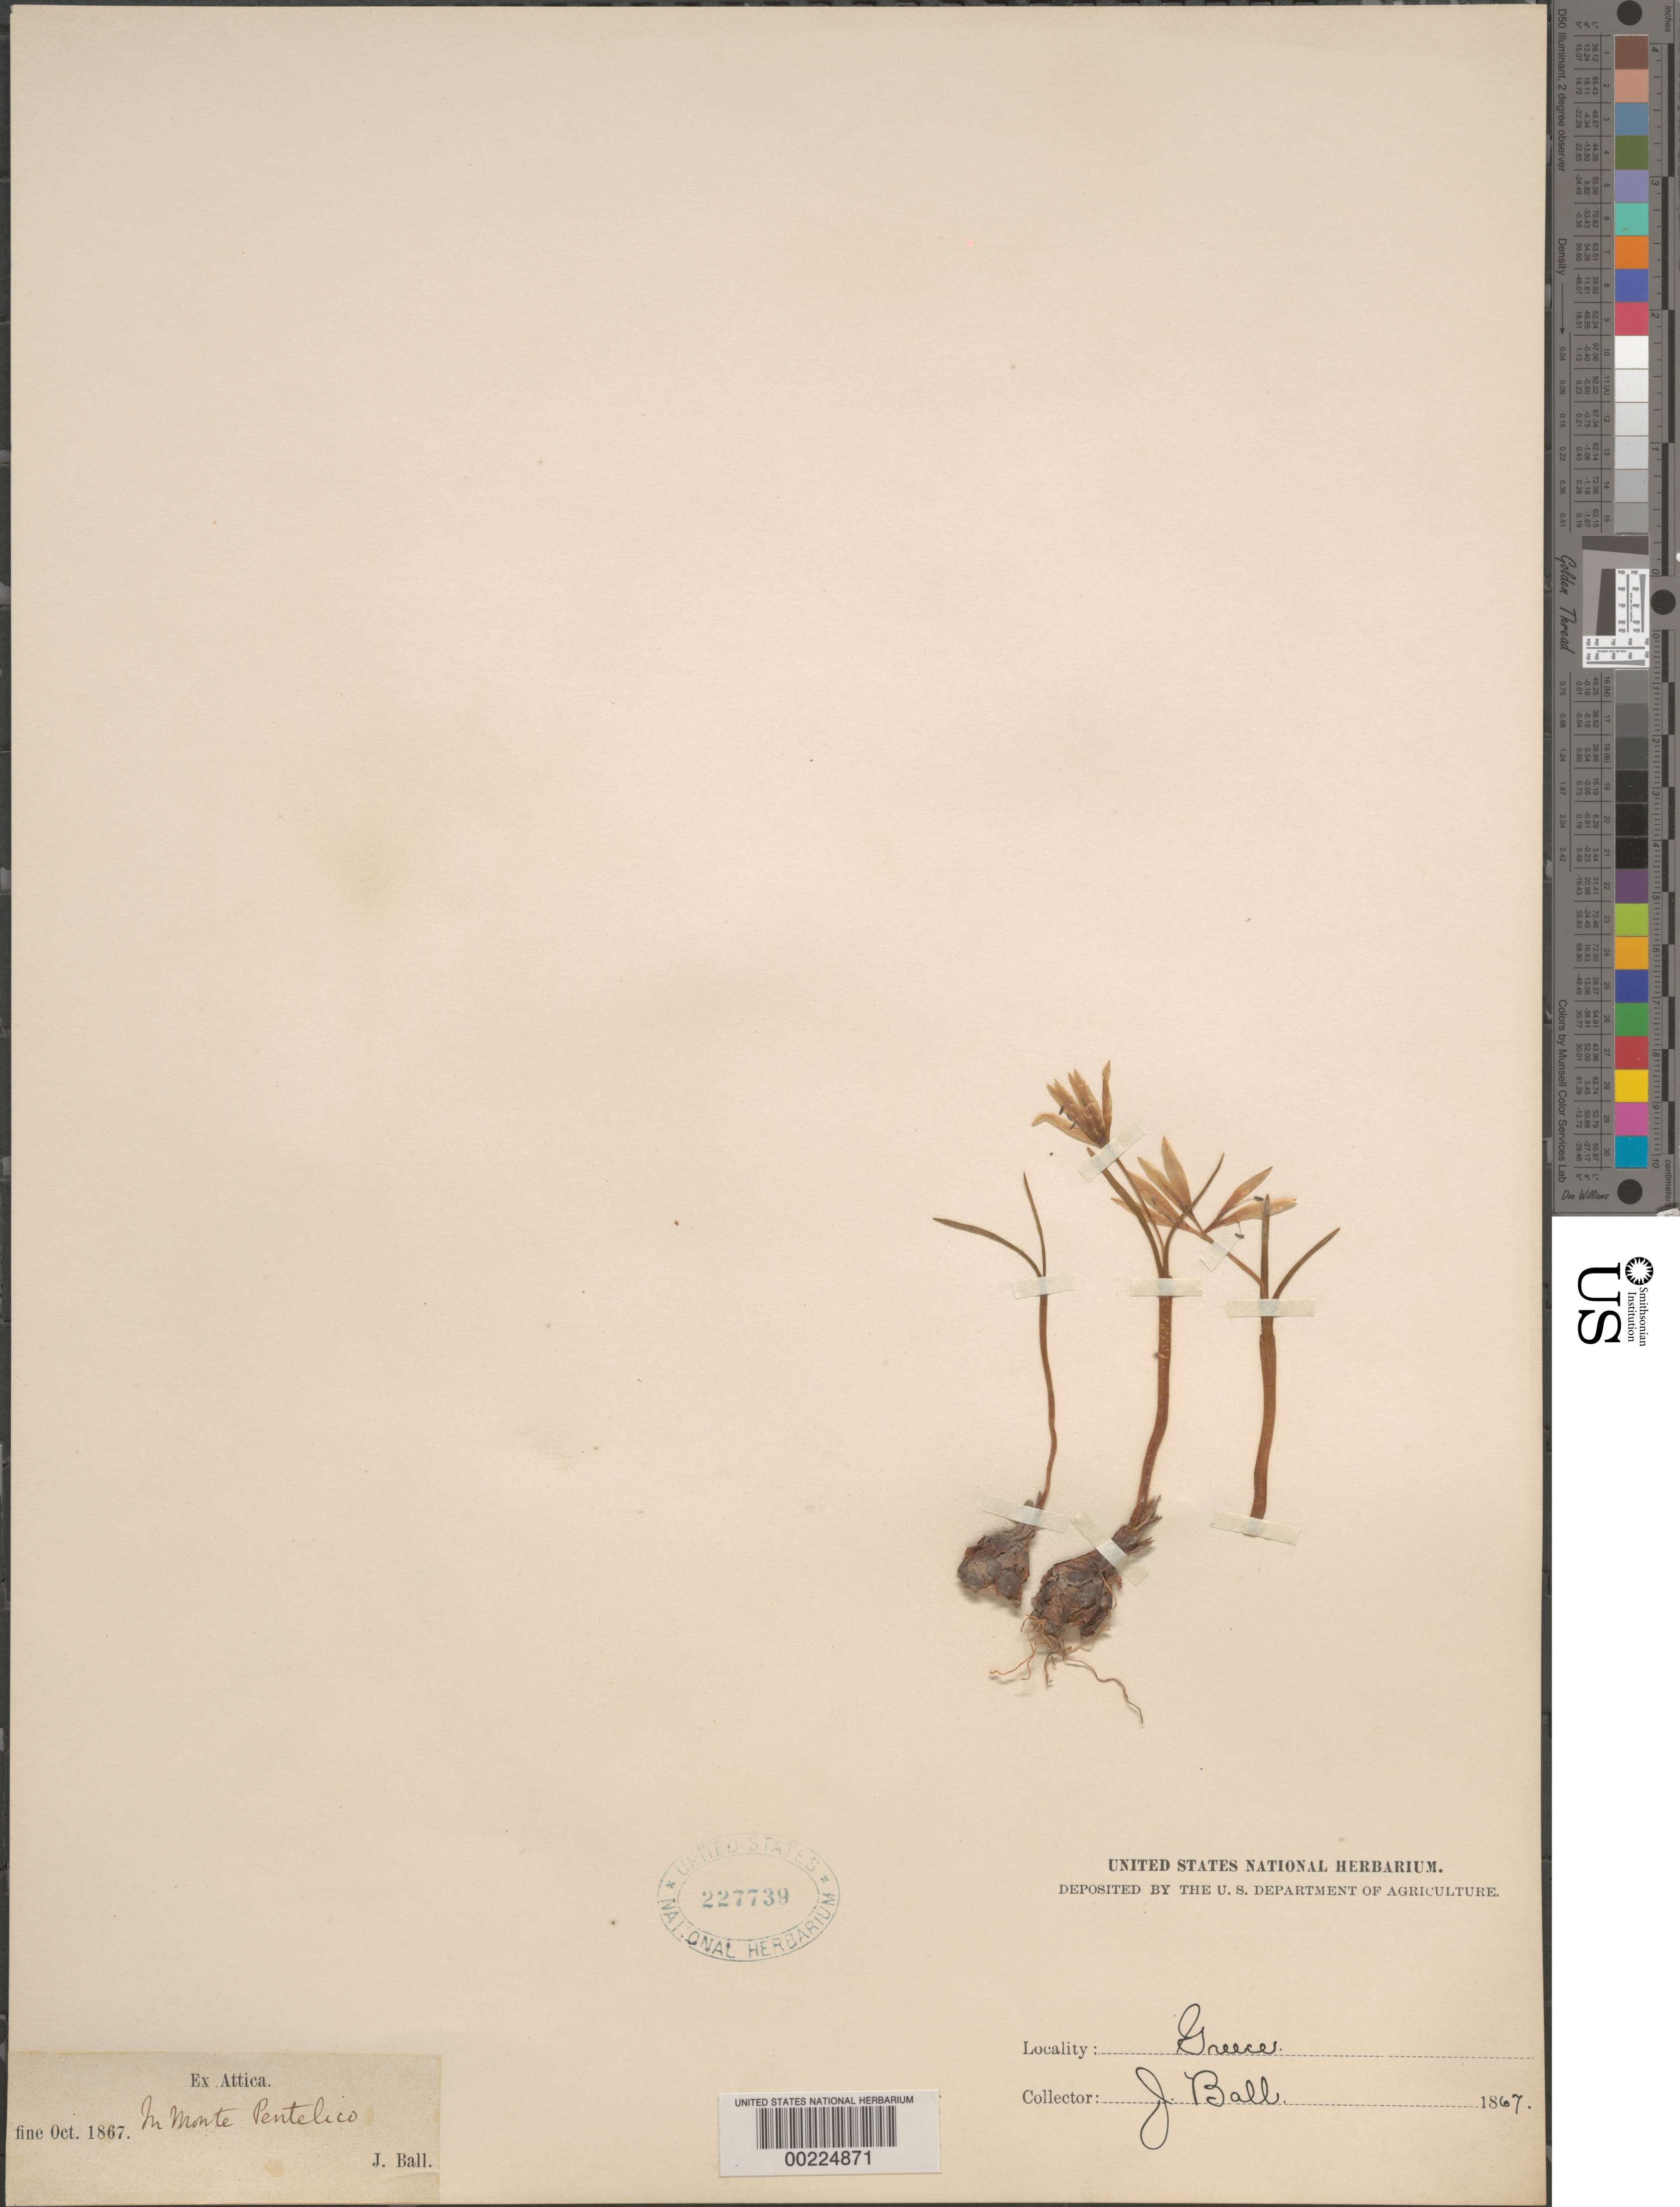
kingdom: Plantae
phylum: Tracheophyta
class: Liliopsida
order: Asparagales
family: Amaryllidaceae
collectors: J. Ball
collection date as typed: Oct 1967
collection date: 1967-10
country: Greece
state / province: Attica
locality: In monte pentelico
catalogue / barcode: US 227739